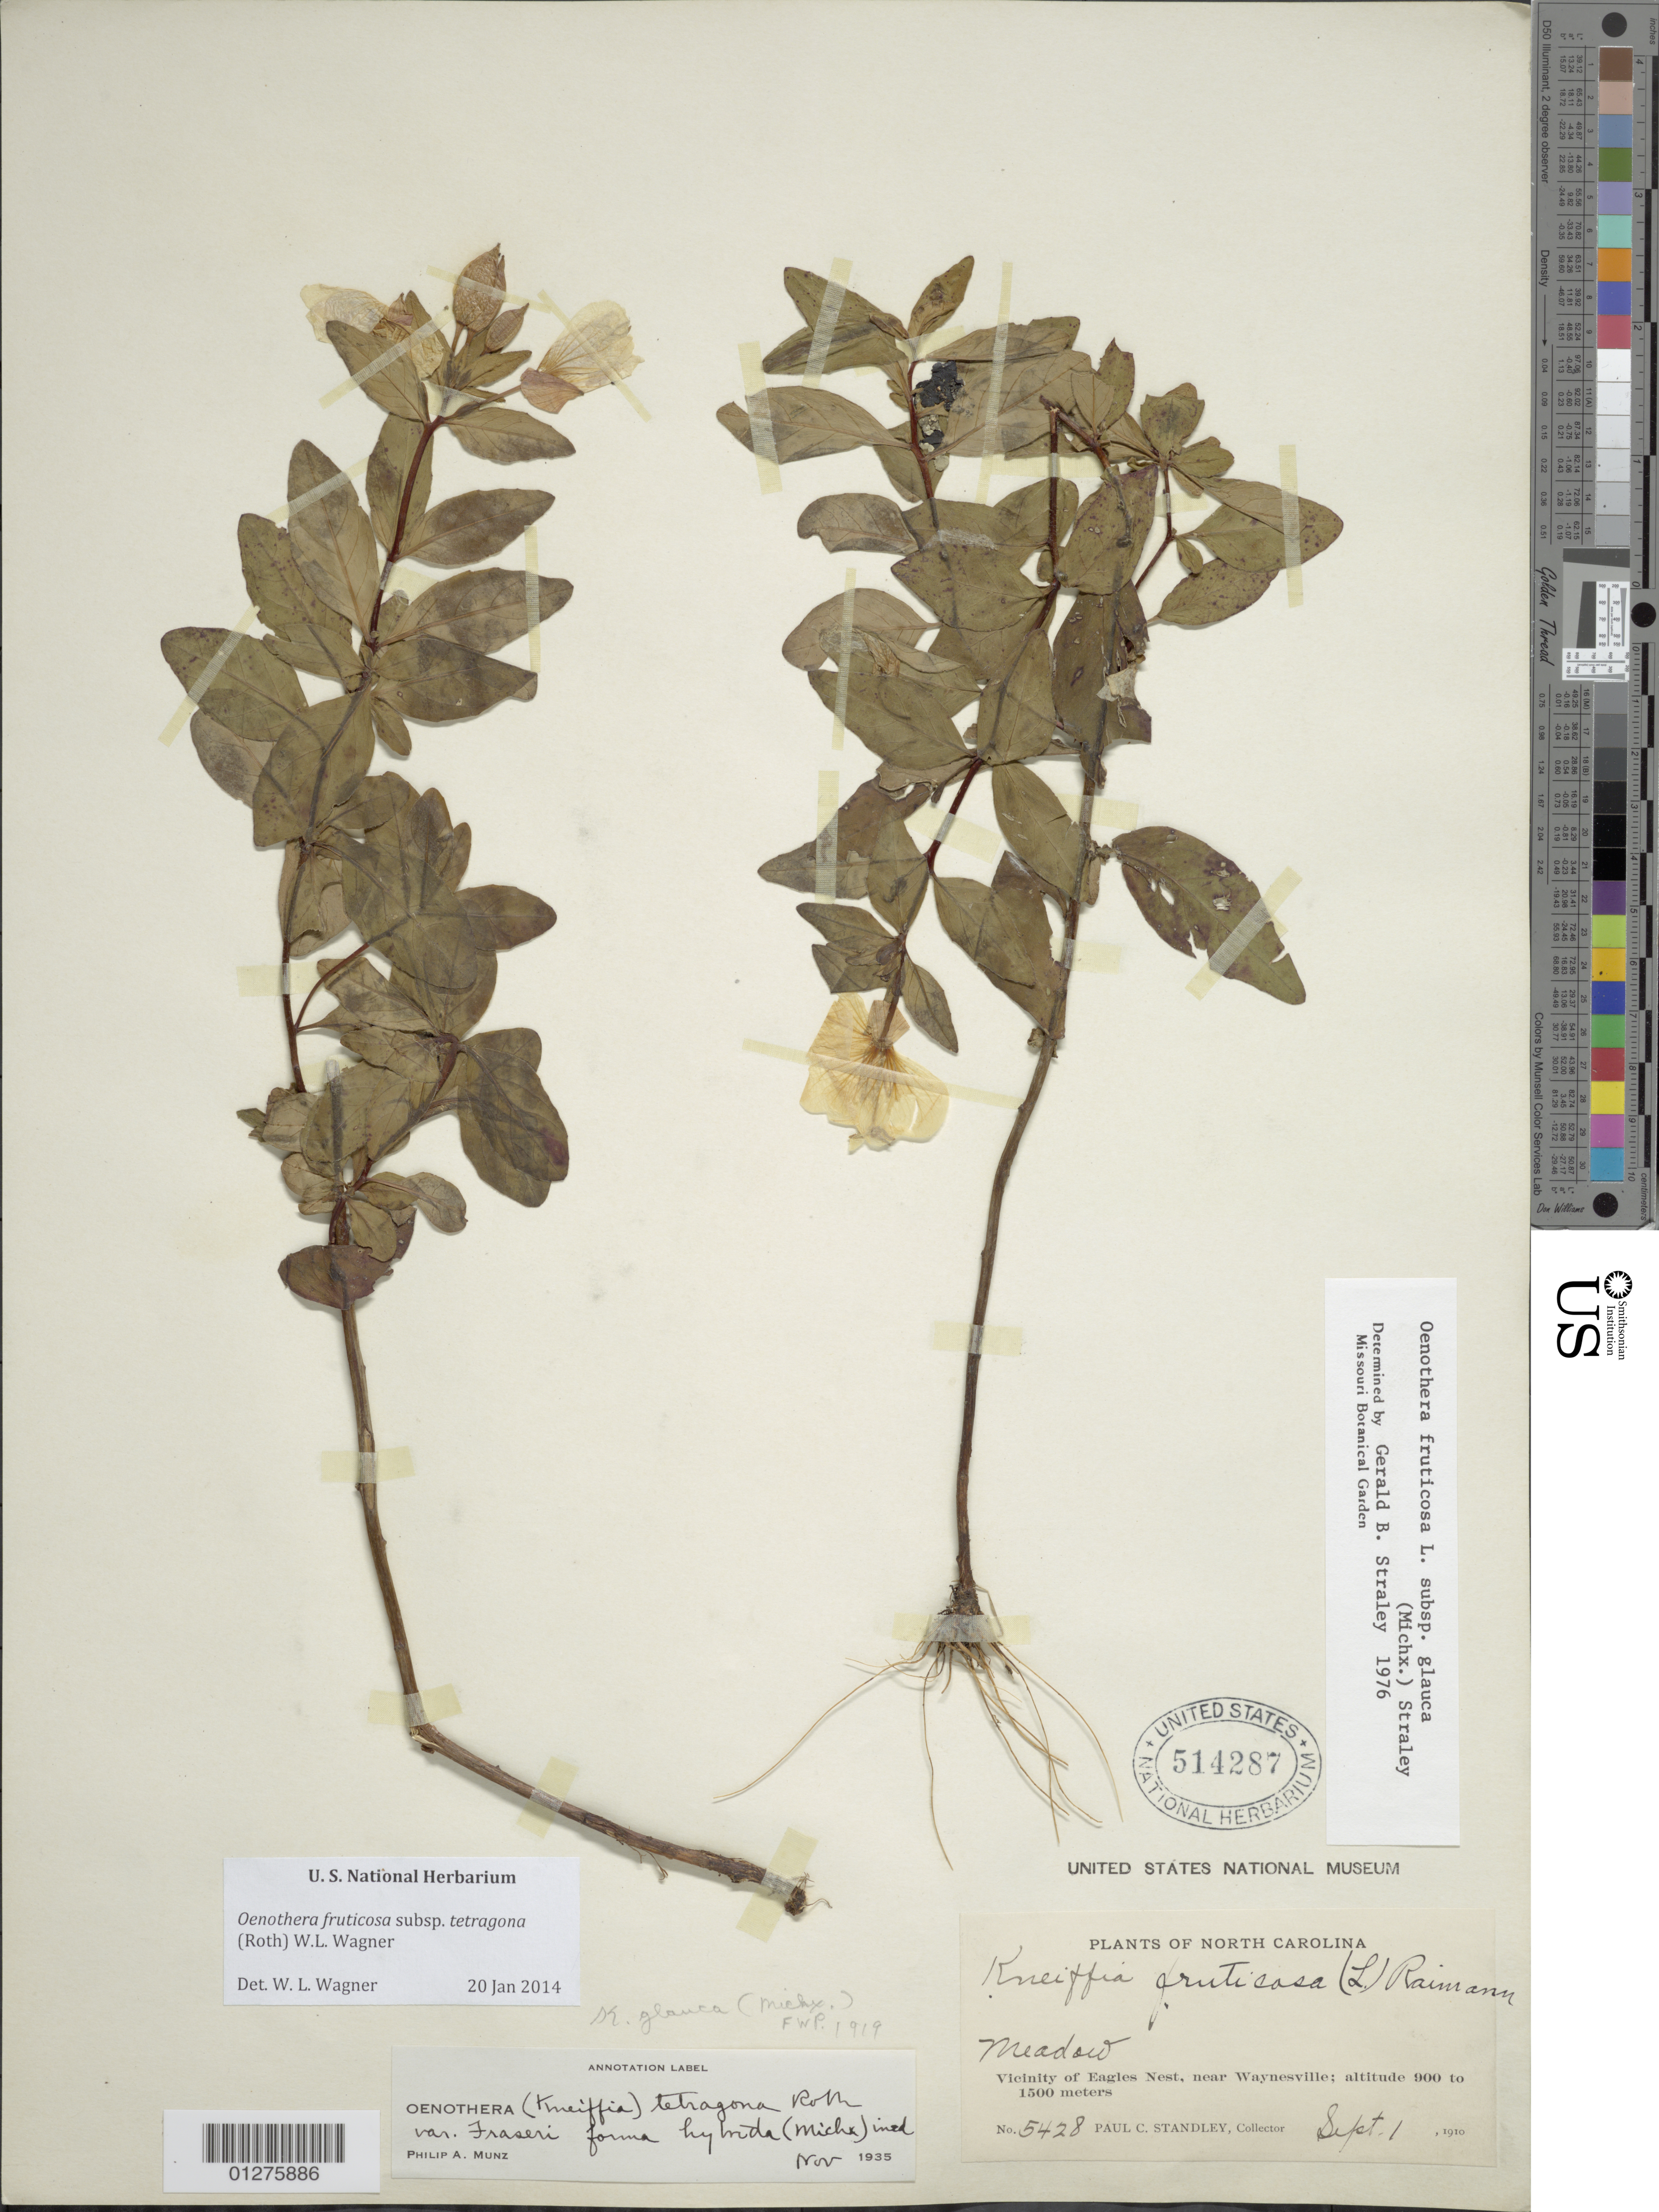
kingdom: Plantae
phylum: Tracheophyta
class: Magnoliopsida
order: Myrtales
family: Onagraceae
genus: Oenothera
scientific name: Oenothera fruticosa subsp. tetragona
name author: (Roth) W.L. Wagner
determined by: Wagner, W. L., (BOT), Smithsonian Institution - National Museum of Natural History (UNITED STATES)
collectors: P. C. Standley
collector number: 5428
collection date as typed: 01 Sep 1910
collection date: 1910-09-01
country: United States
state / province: North Carolina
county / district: Haywood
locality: Eagles Nest, near Waynesville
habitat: Meadow.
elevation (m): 900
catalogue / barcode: US 514287